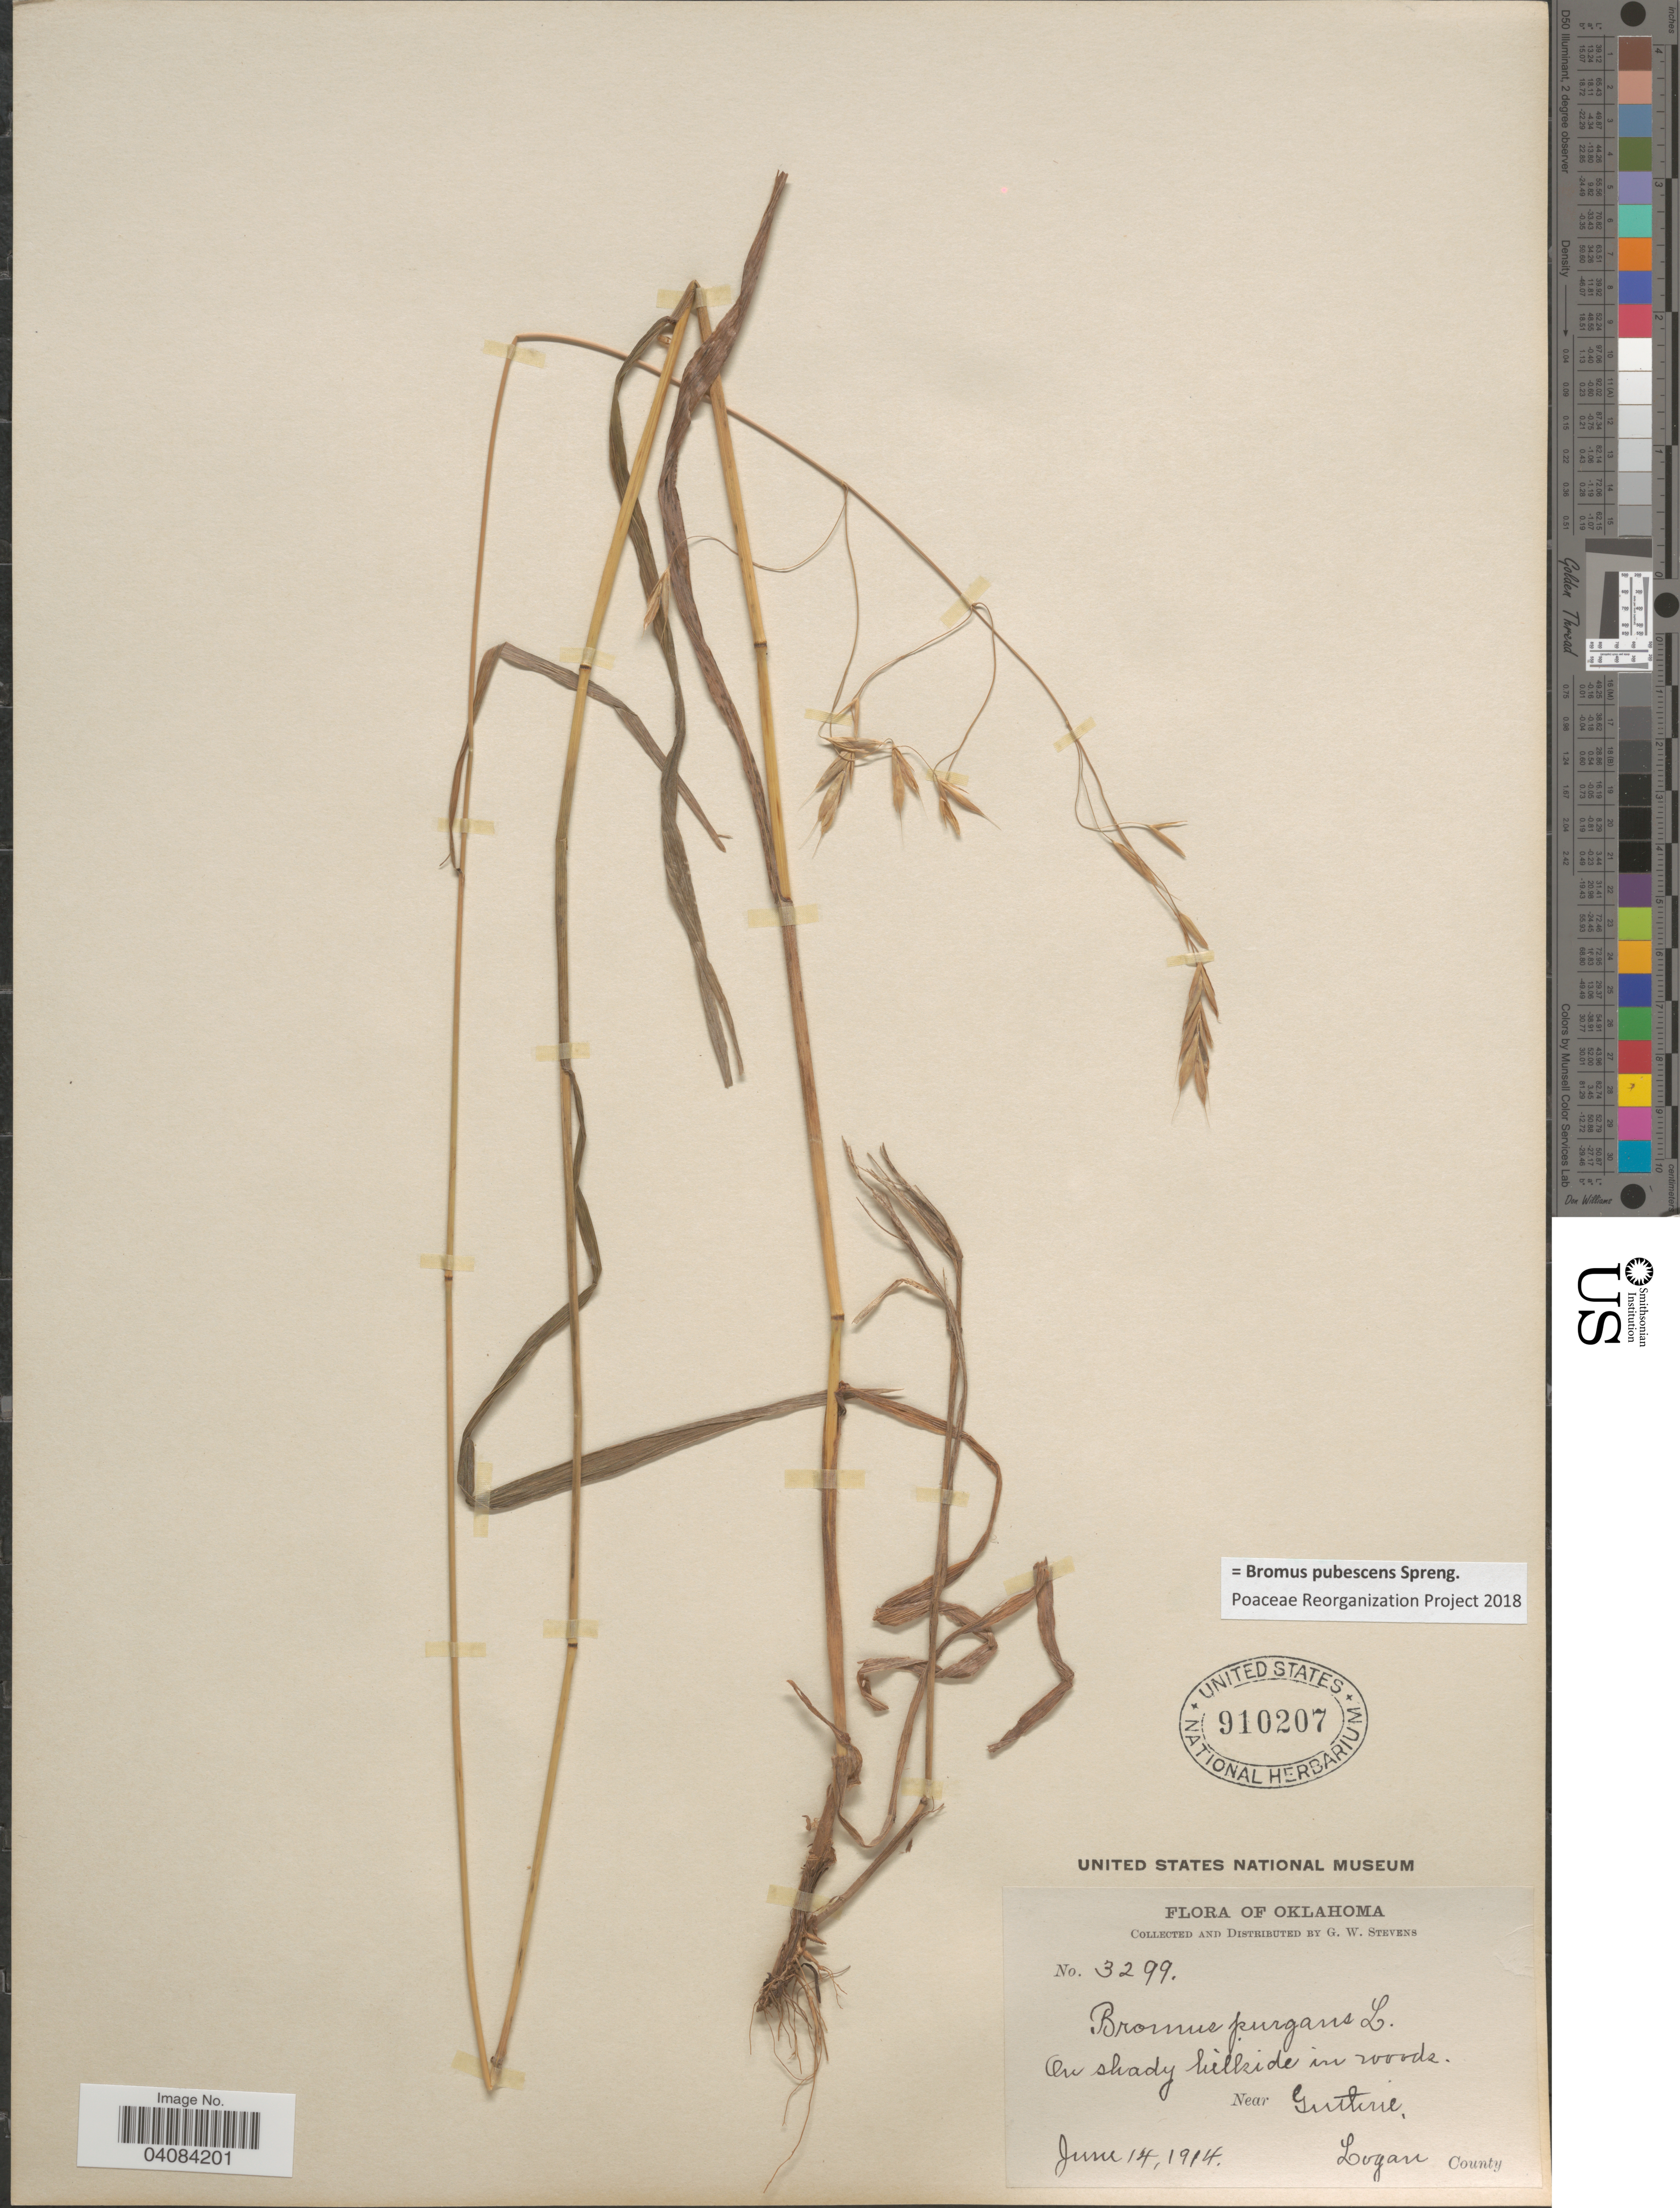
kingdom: Plantae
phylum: Tracheophyta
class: Liliopsida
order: Poales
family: Poaceae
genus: Bromus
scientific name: Bromus pubescens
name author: Muhl. ex Willd.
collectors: G. W. Stevens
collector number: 3299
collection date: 1914-06-14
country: United States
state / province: Oklahoma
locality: Near Guthrie, Logan County.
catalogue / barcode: US 910207